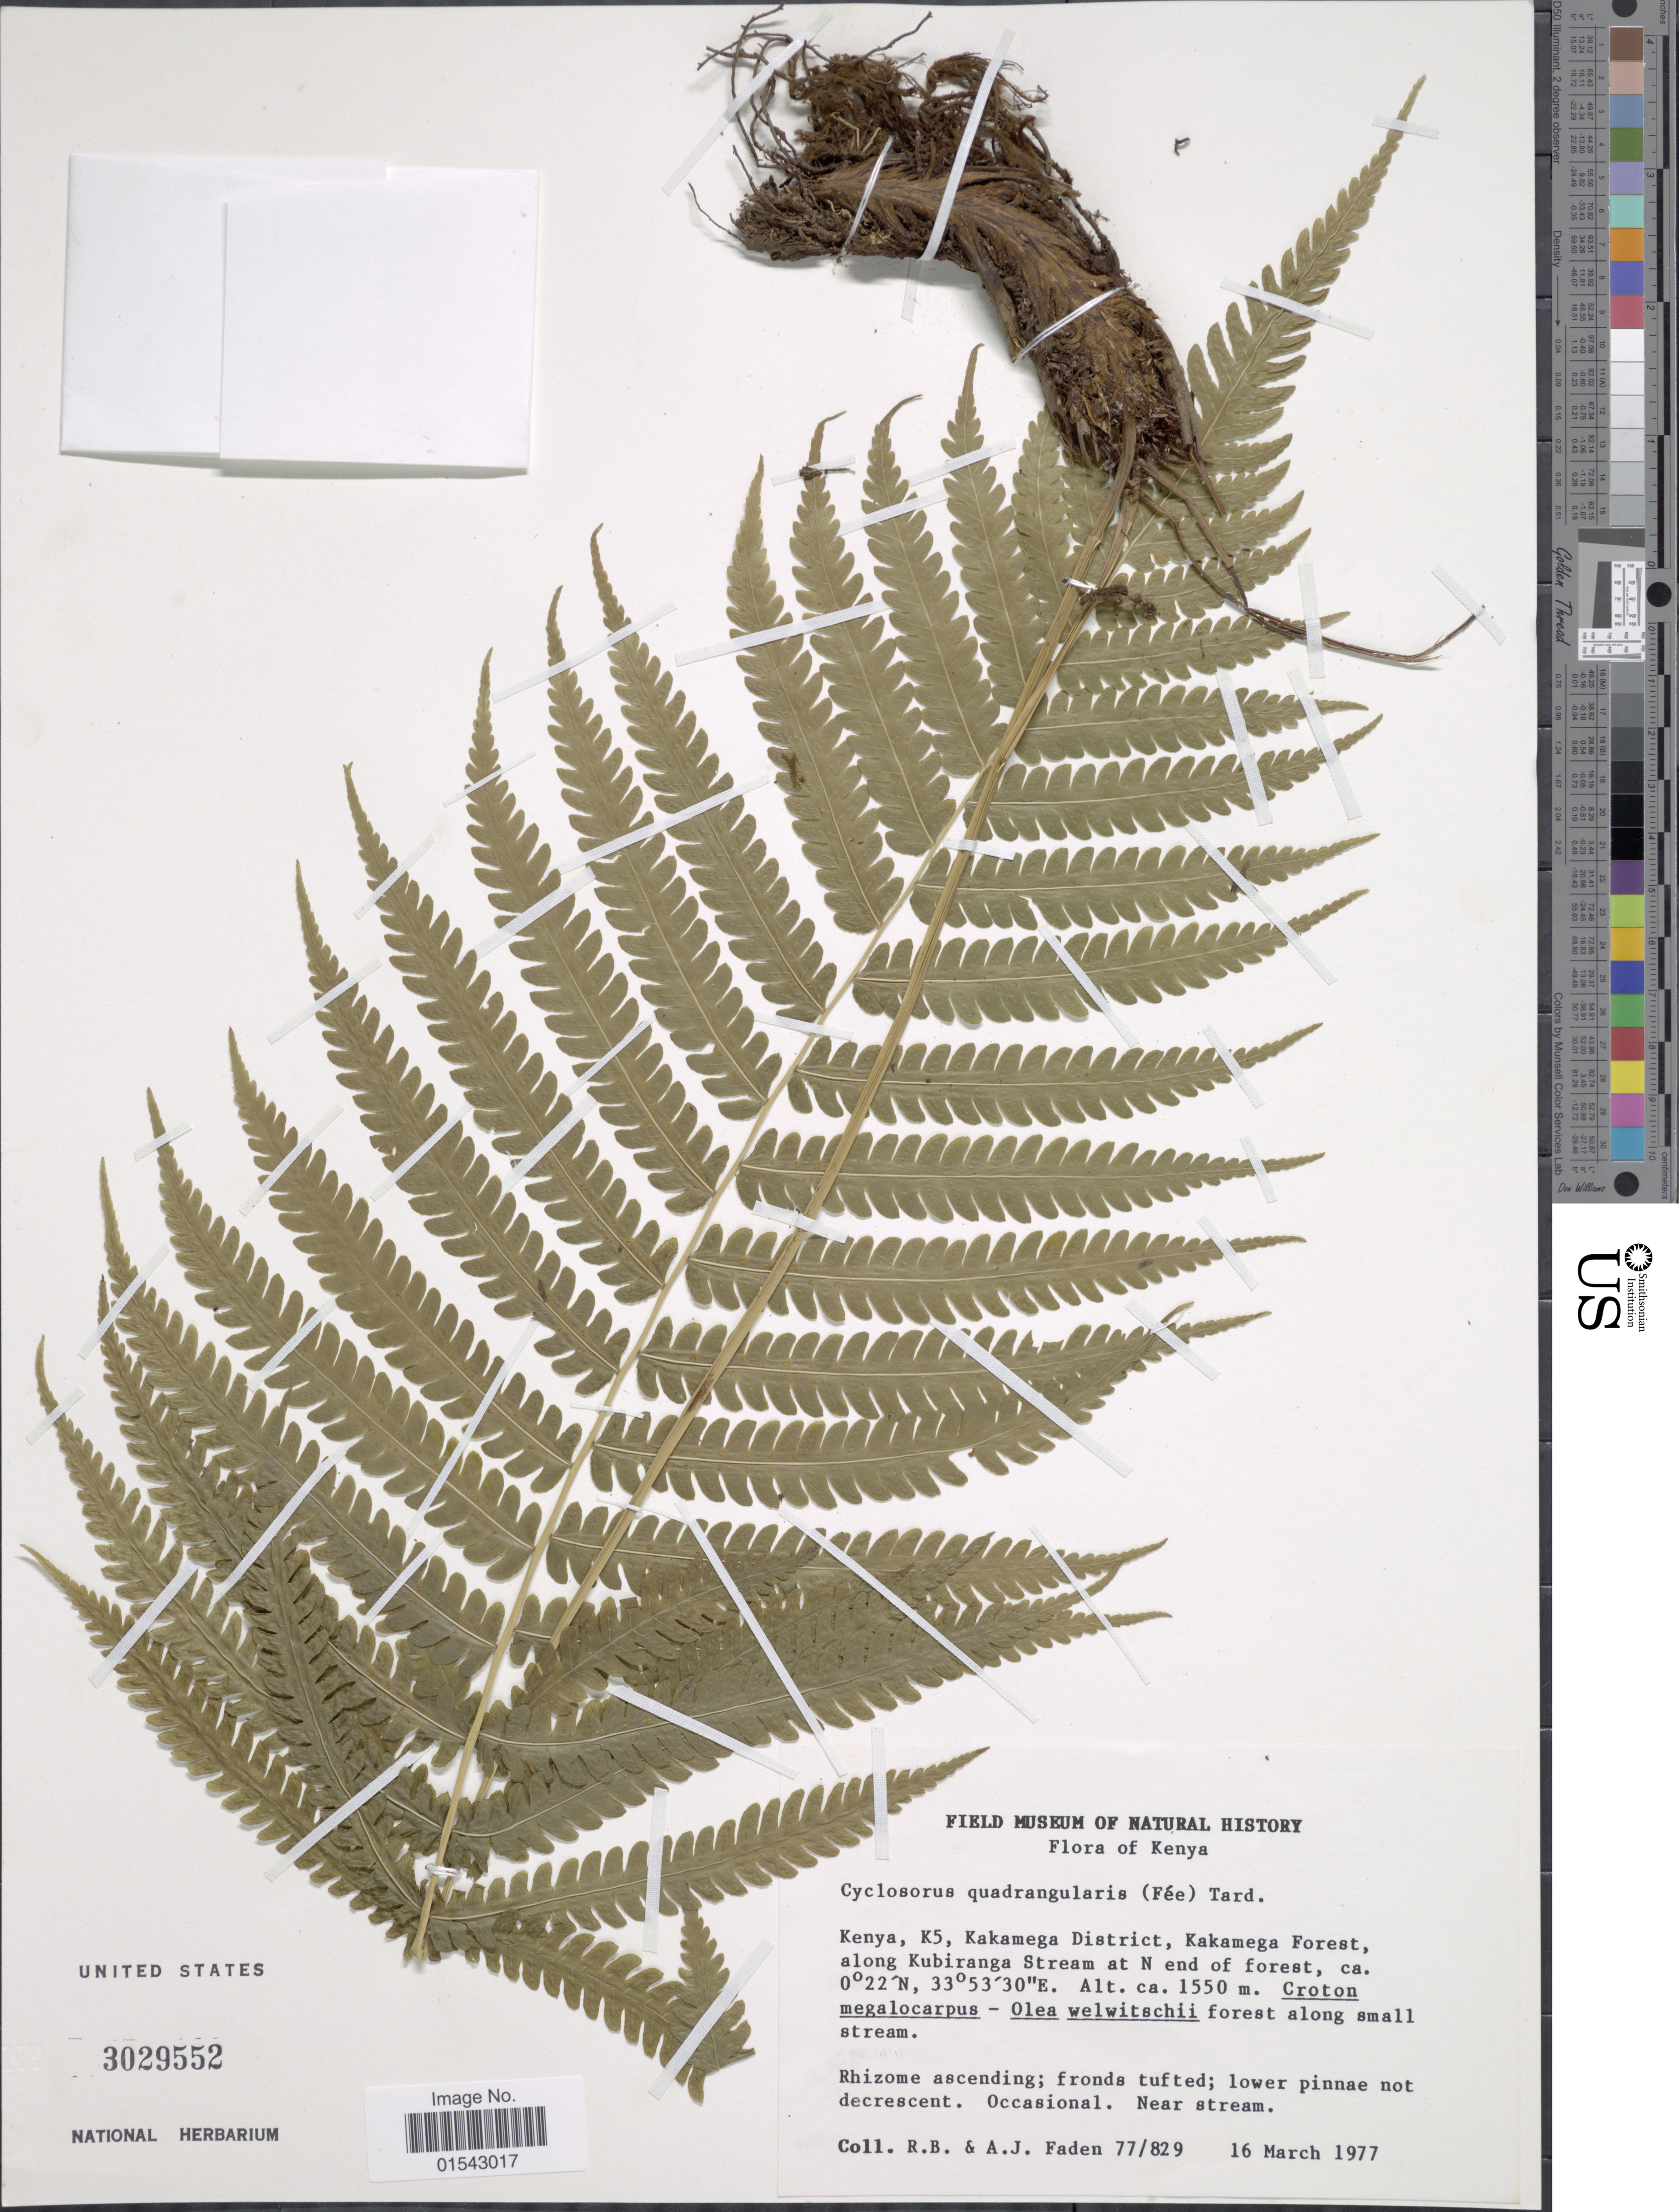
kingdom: Plantae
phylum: Tracheophyta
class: Polypodiopsida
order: Polypodiales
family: Thelypteridaceae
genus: Cyclosorus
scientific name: Cyclosorus quadrangularis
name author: (Fée) Tardieu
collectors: R. B. Faden & A. J. Faden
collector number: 77/829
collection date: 1977-03-16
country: Kenya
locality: Kenya, K5, Kakamega District, Kakamega Forest, along Kubiranga stream at N end of forest, Croton megalocarpus- Olea welwitschii forest along small stream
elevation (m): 1550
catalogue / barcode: US 3029552